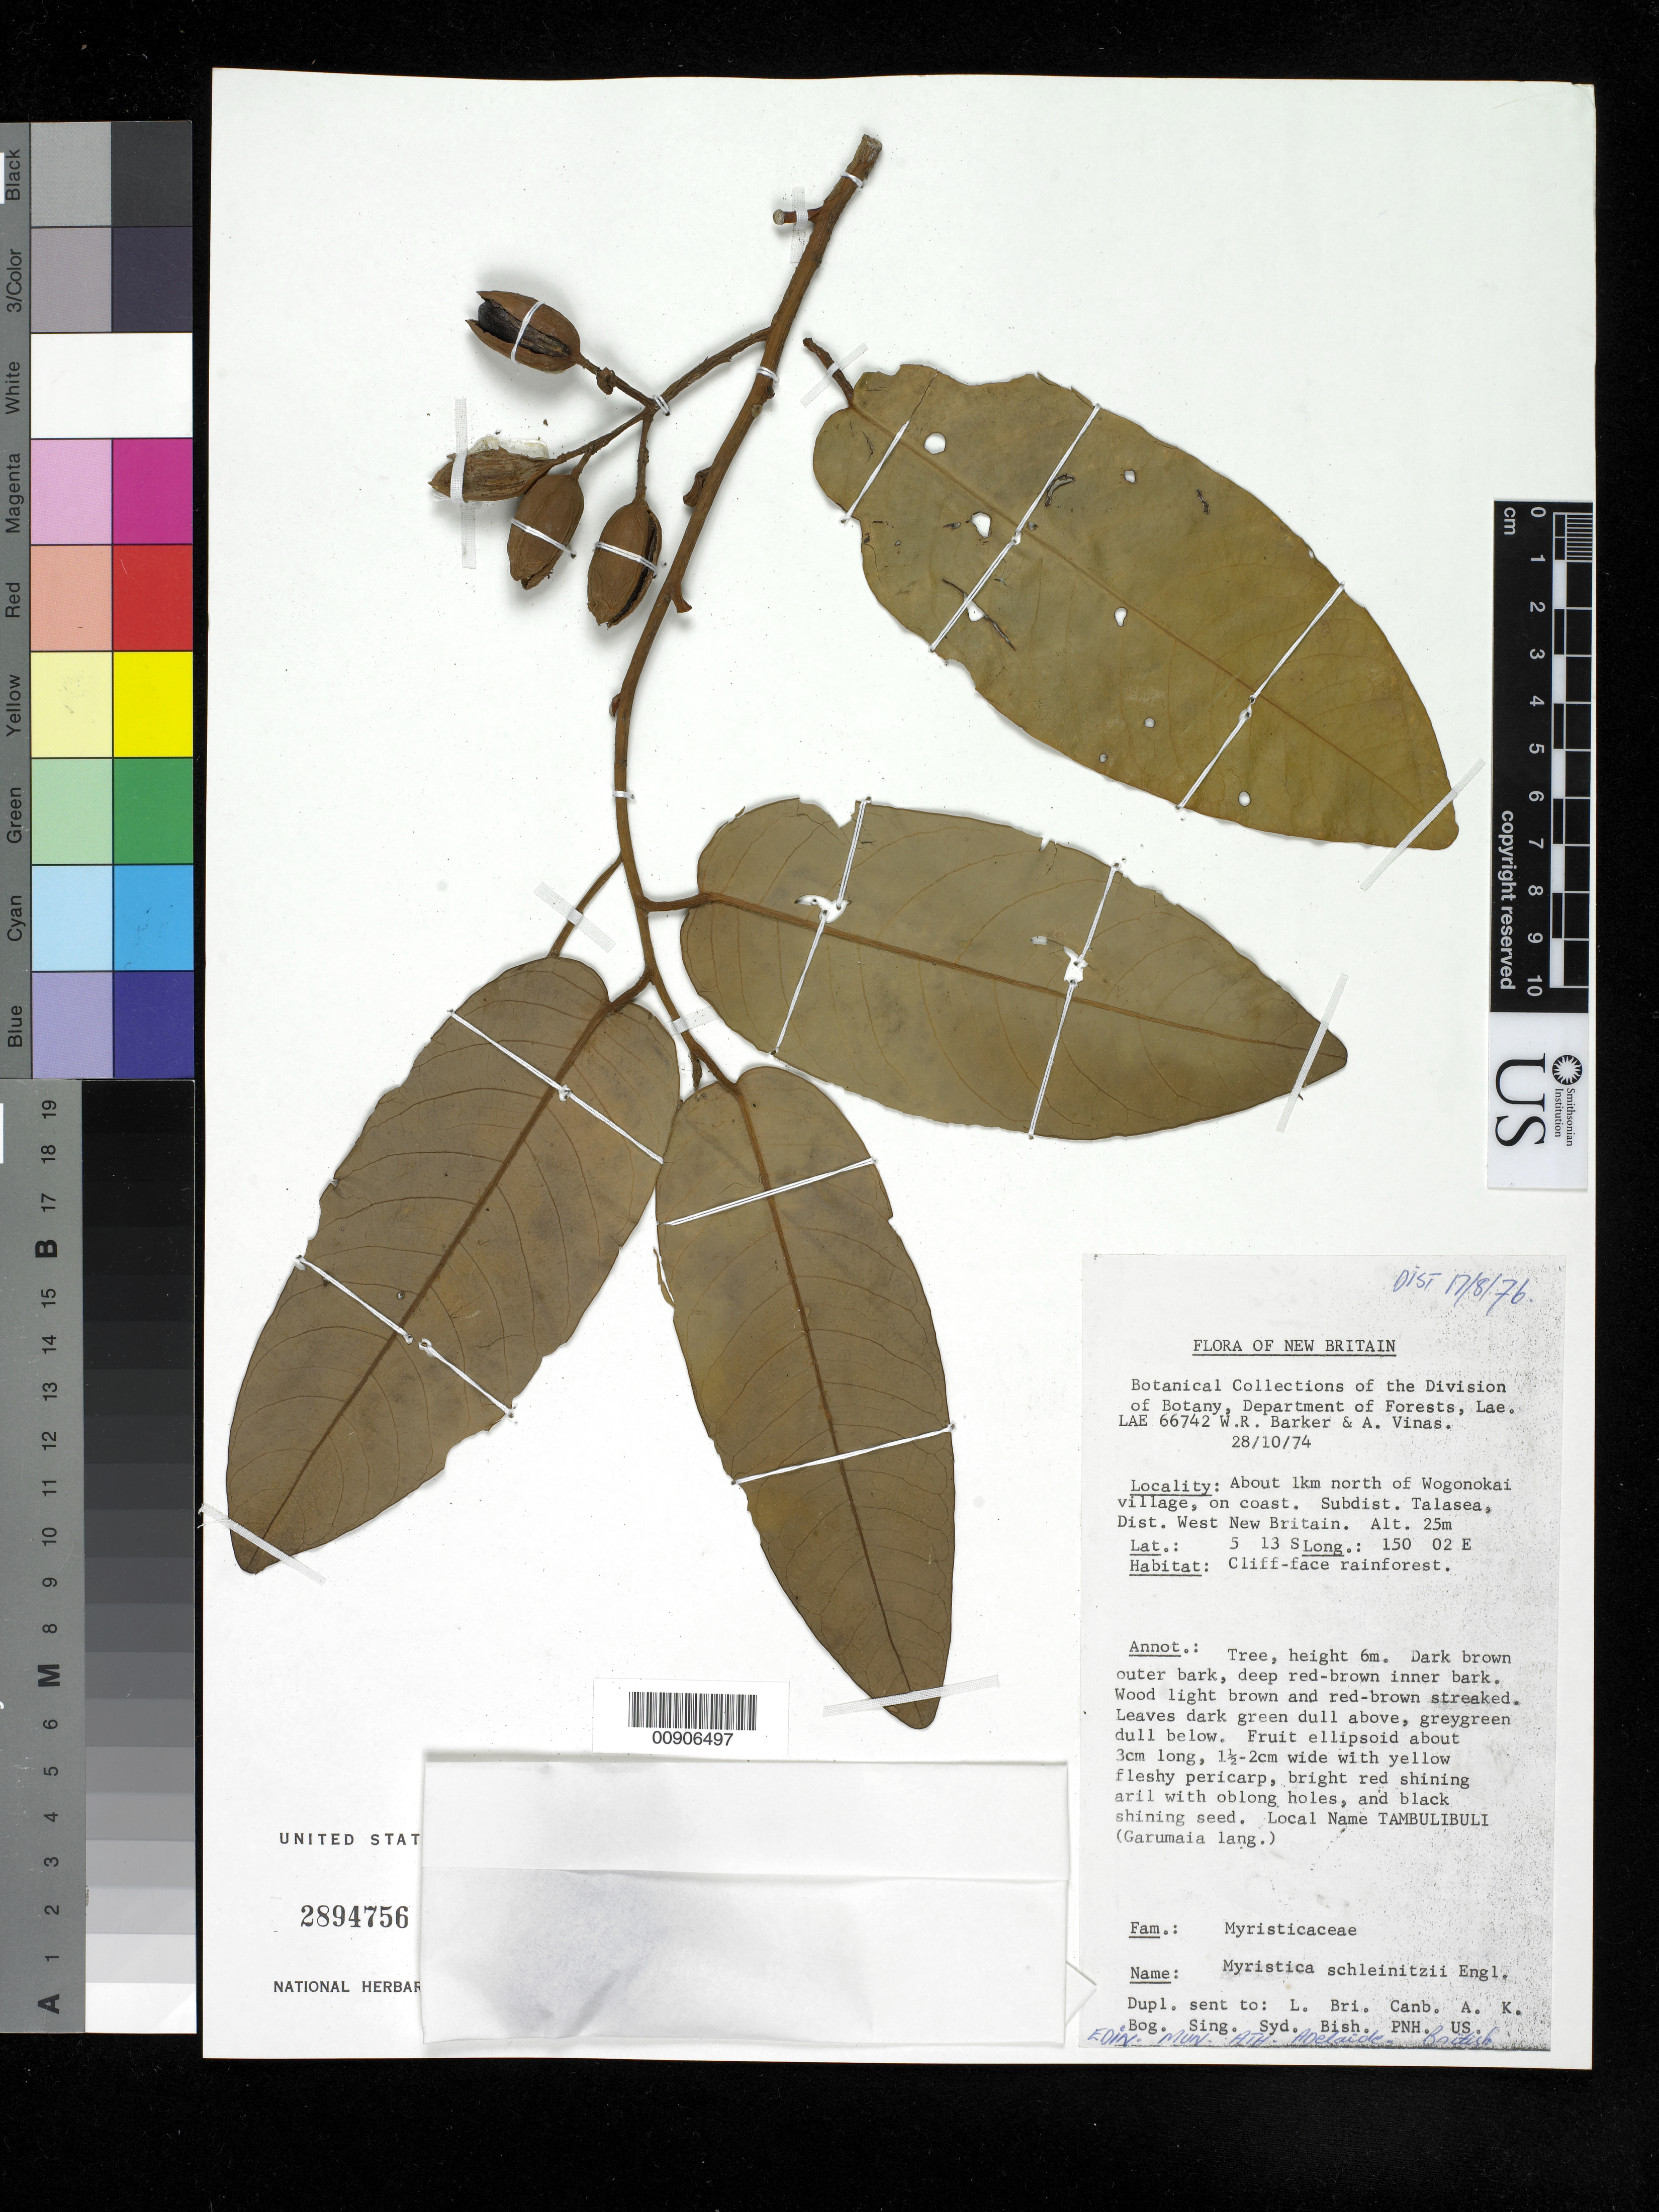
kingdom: Plantae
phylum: Tracheophyta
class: Magnoliopsida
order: Magnoliales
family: Myristicaceae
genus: Myristica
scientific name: Myristica schleinitzi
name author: Engl.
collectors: W. R. Barker & A. Vinas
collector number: LAE 66742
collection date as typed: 28 Oct 1974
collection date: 1974-10-28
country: Papua New Guinea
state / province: West New Britain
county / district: Talasea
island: New Britain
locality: about 1 km north of Wogonokai village, on coast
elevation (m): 25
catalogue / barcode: US 2894756